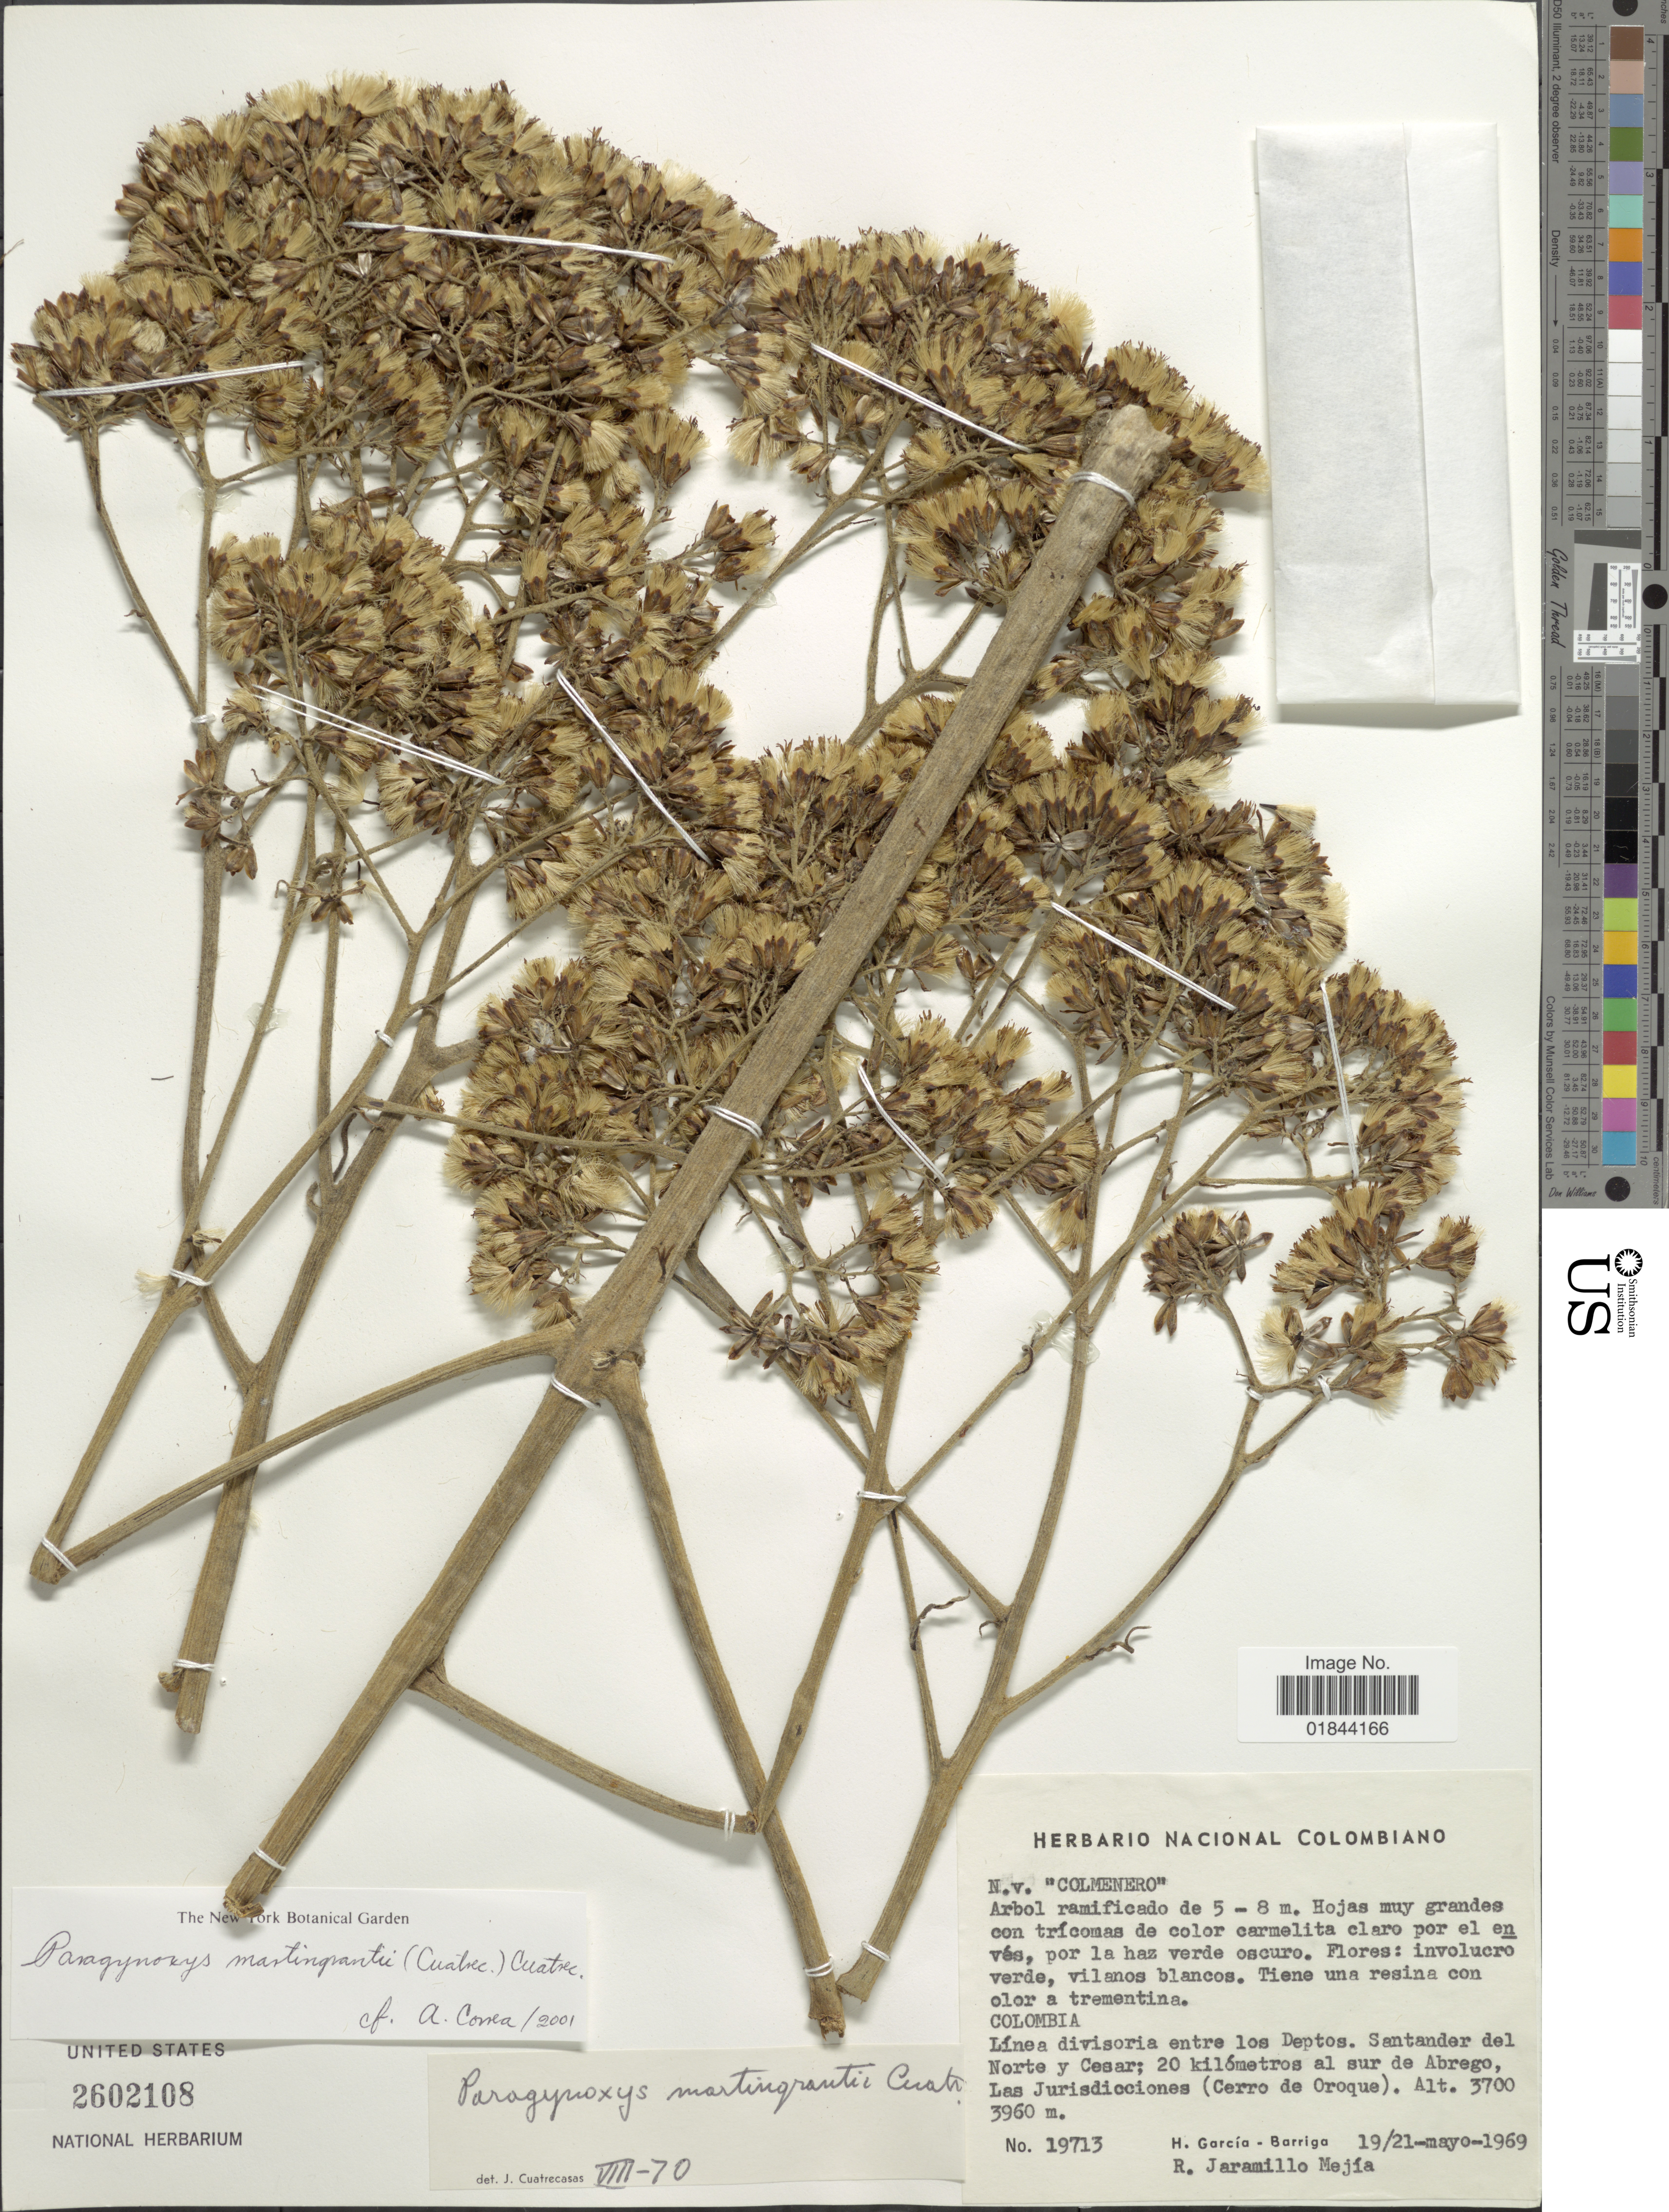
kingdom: Plantae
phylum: Tracheophyta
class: Magnoliopsida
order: Asterales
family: Asteraceae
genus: Paragynoxys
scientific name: Paragynoxys martingrantii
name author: Cuatrec.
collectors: H. García Barriga & R. Jaramillo M.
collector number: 19713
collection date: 1969-05-19/1969-05-21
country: Colombia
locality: Linea divisoria entre les Deptos. Santander del Norte y Cesar; 20 kilometros al sur de Abrego, Las Jurisdicciones (Cerro de Oroque)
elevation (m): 3700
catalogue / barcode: US 2602108